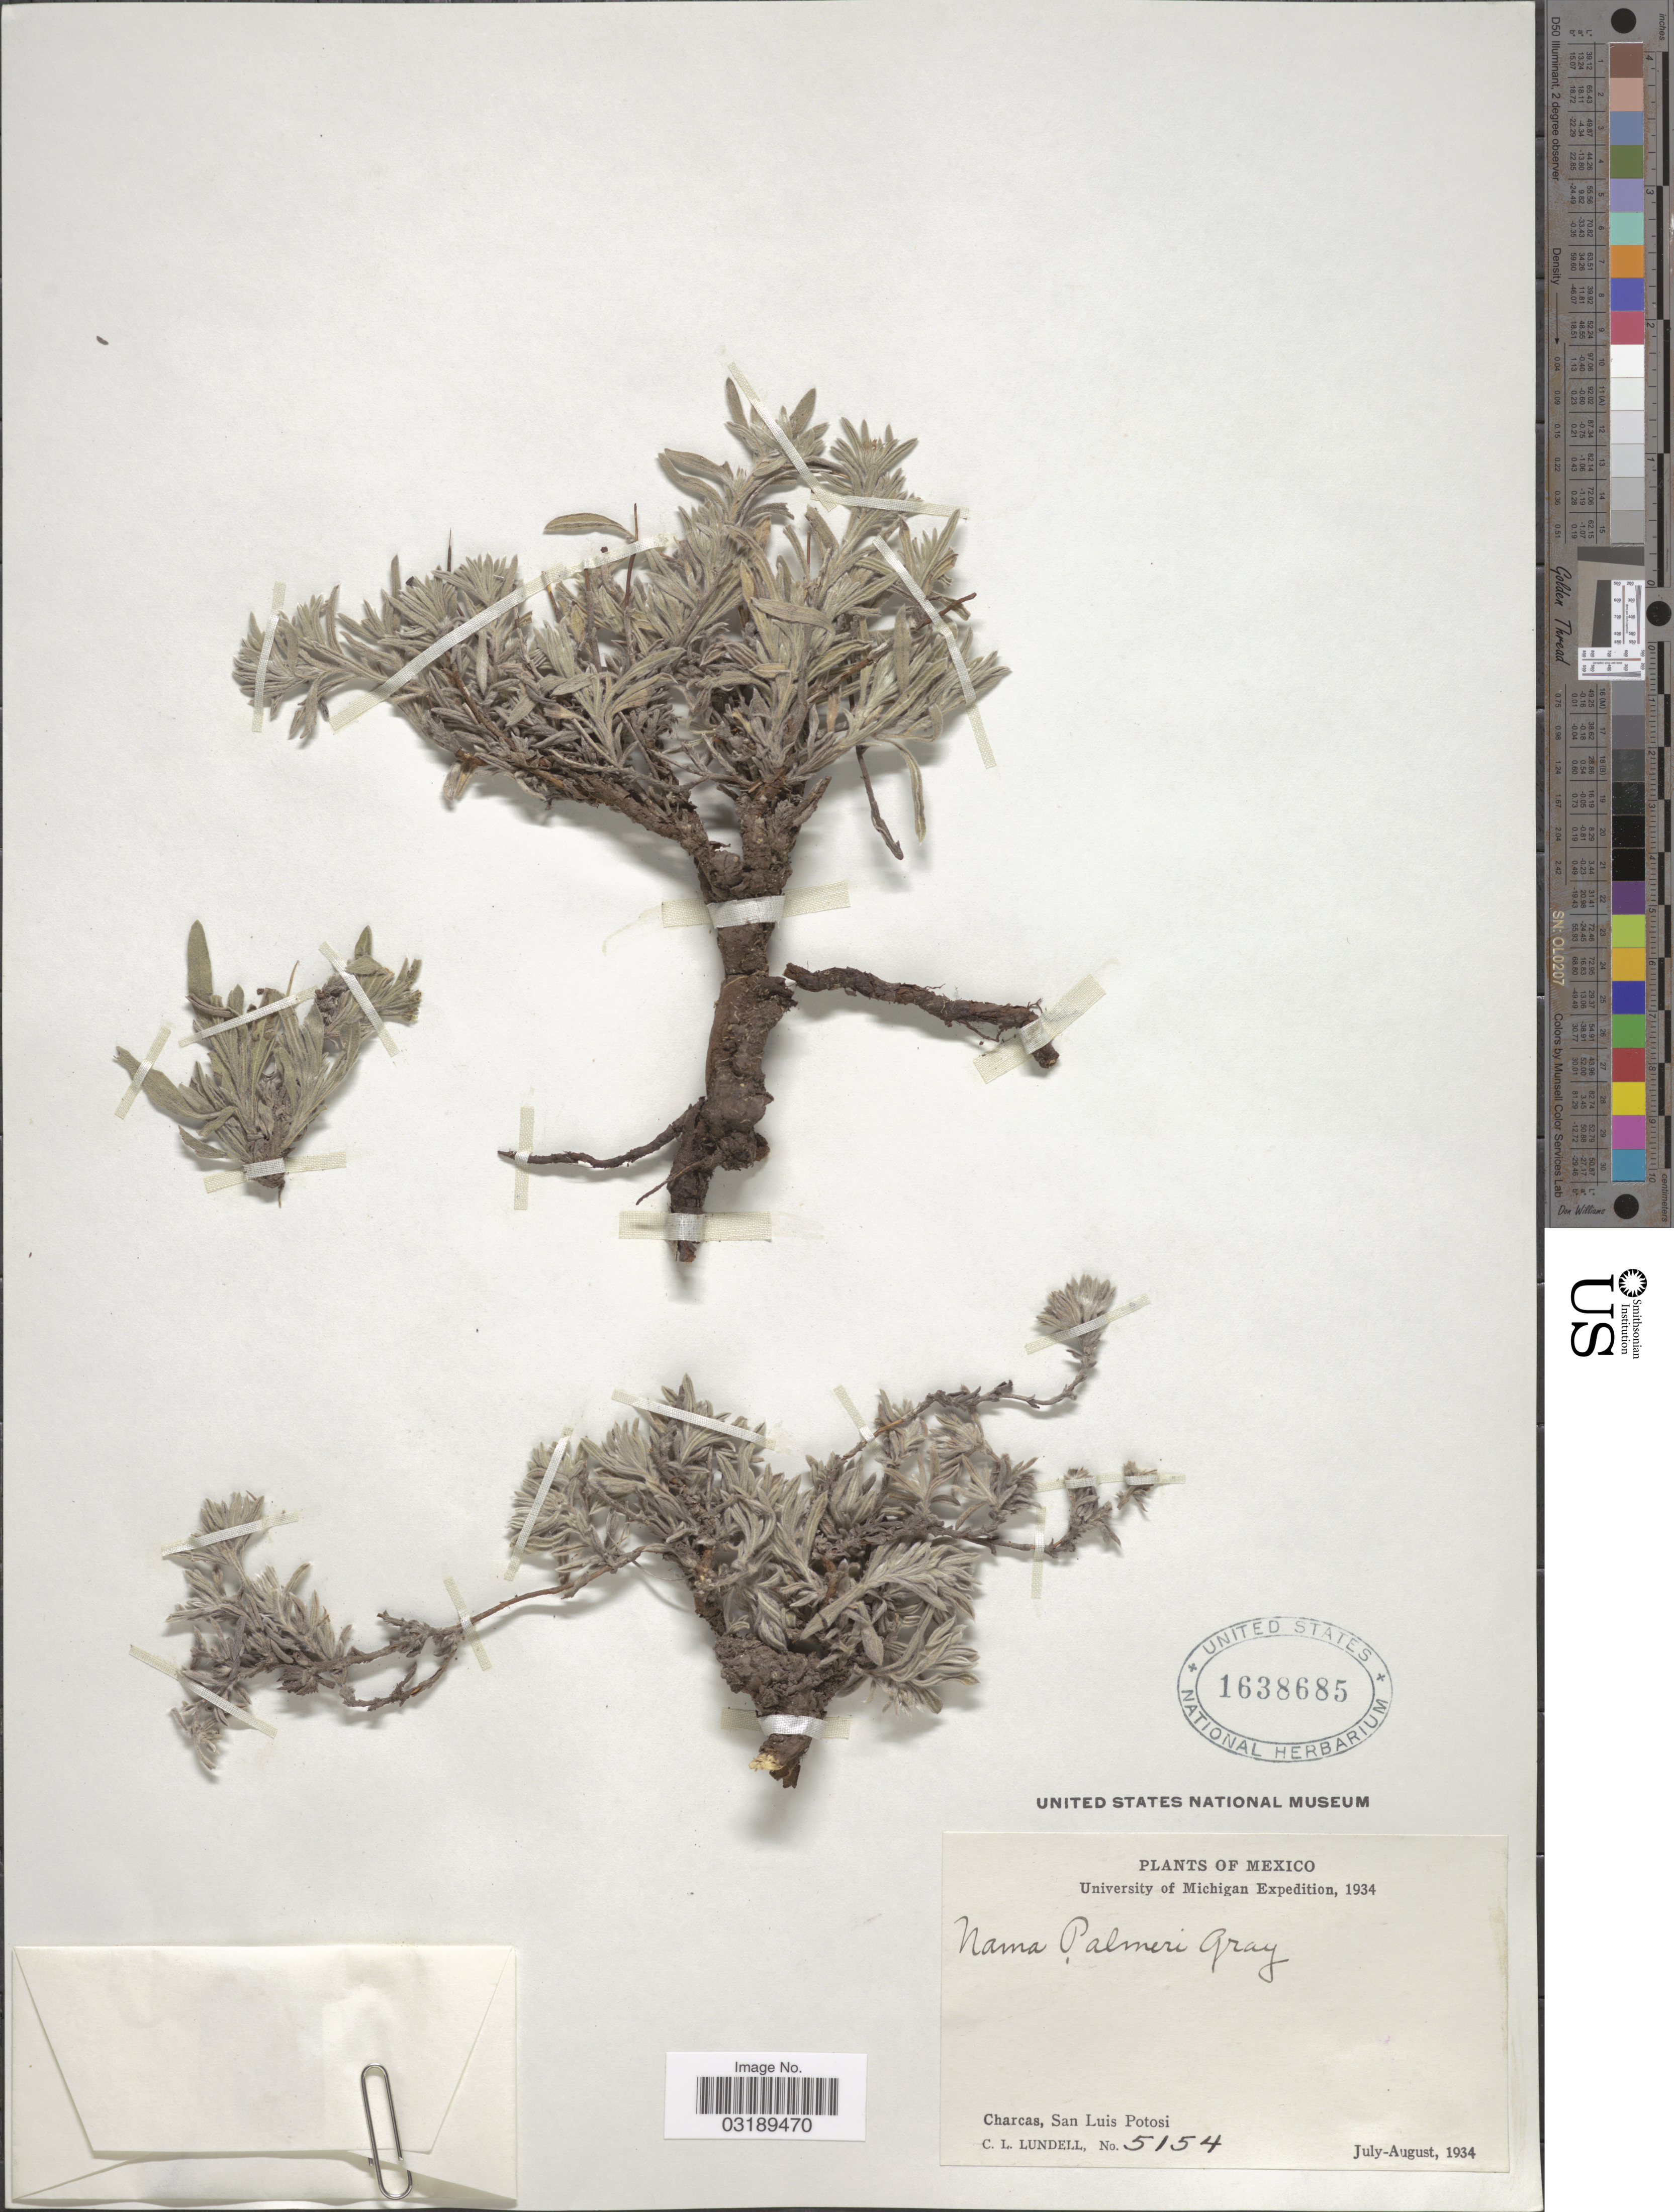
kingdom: Plantae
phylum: Tracheophyta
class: Magnoliopsida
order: Boraginales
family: Namaceae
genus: Nama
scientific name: Nama palmeri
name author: A. Gray in Hemsl.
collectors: C. L. Lundell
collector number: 5154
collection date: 1934-07/1934-08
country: Mexico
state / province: San Luis Potosí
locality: Charcas.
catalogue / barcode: US 1638685